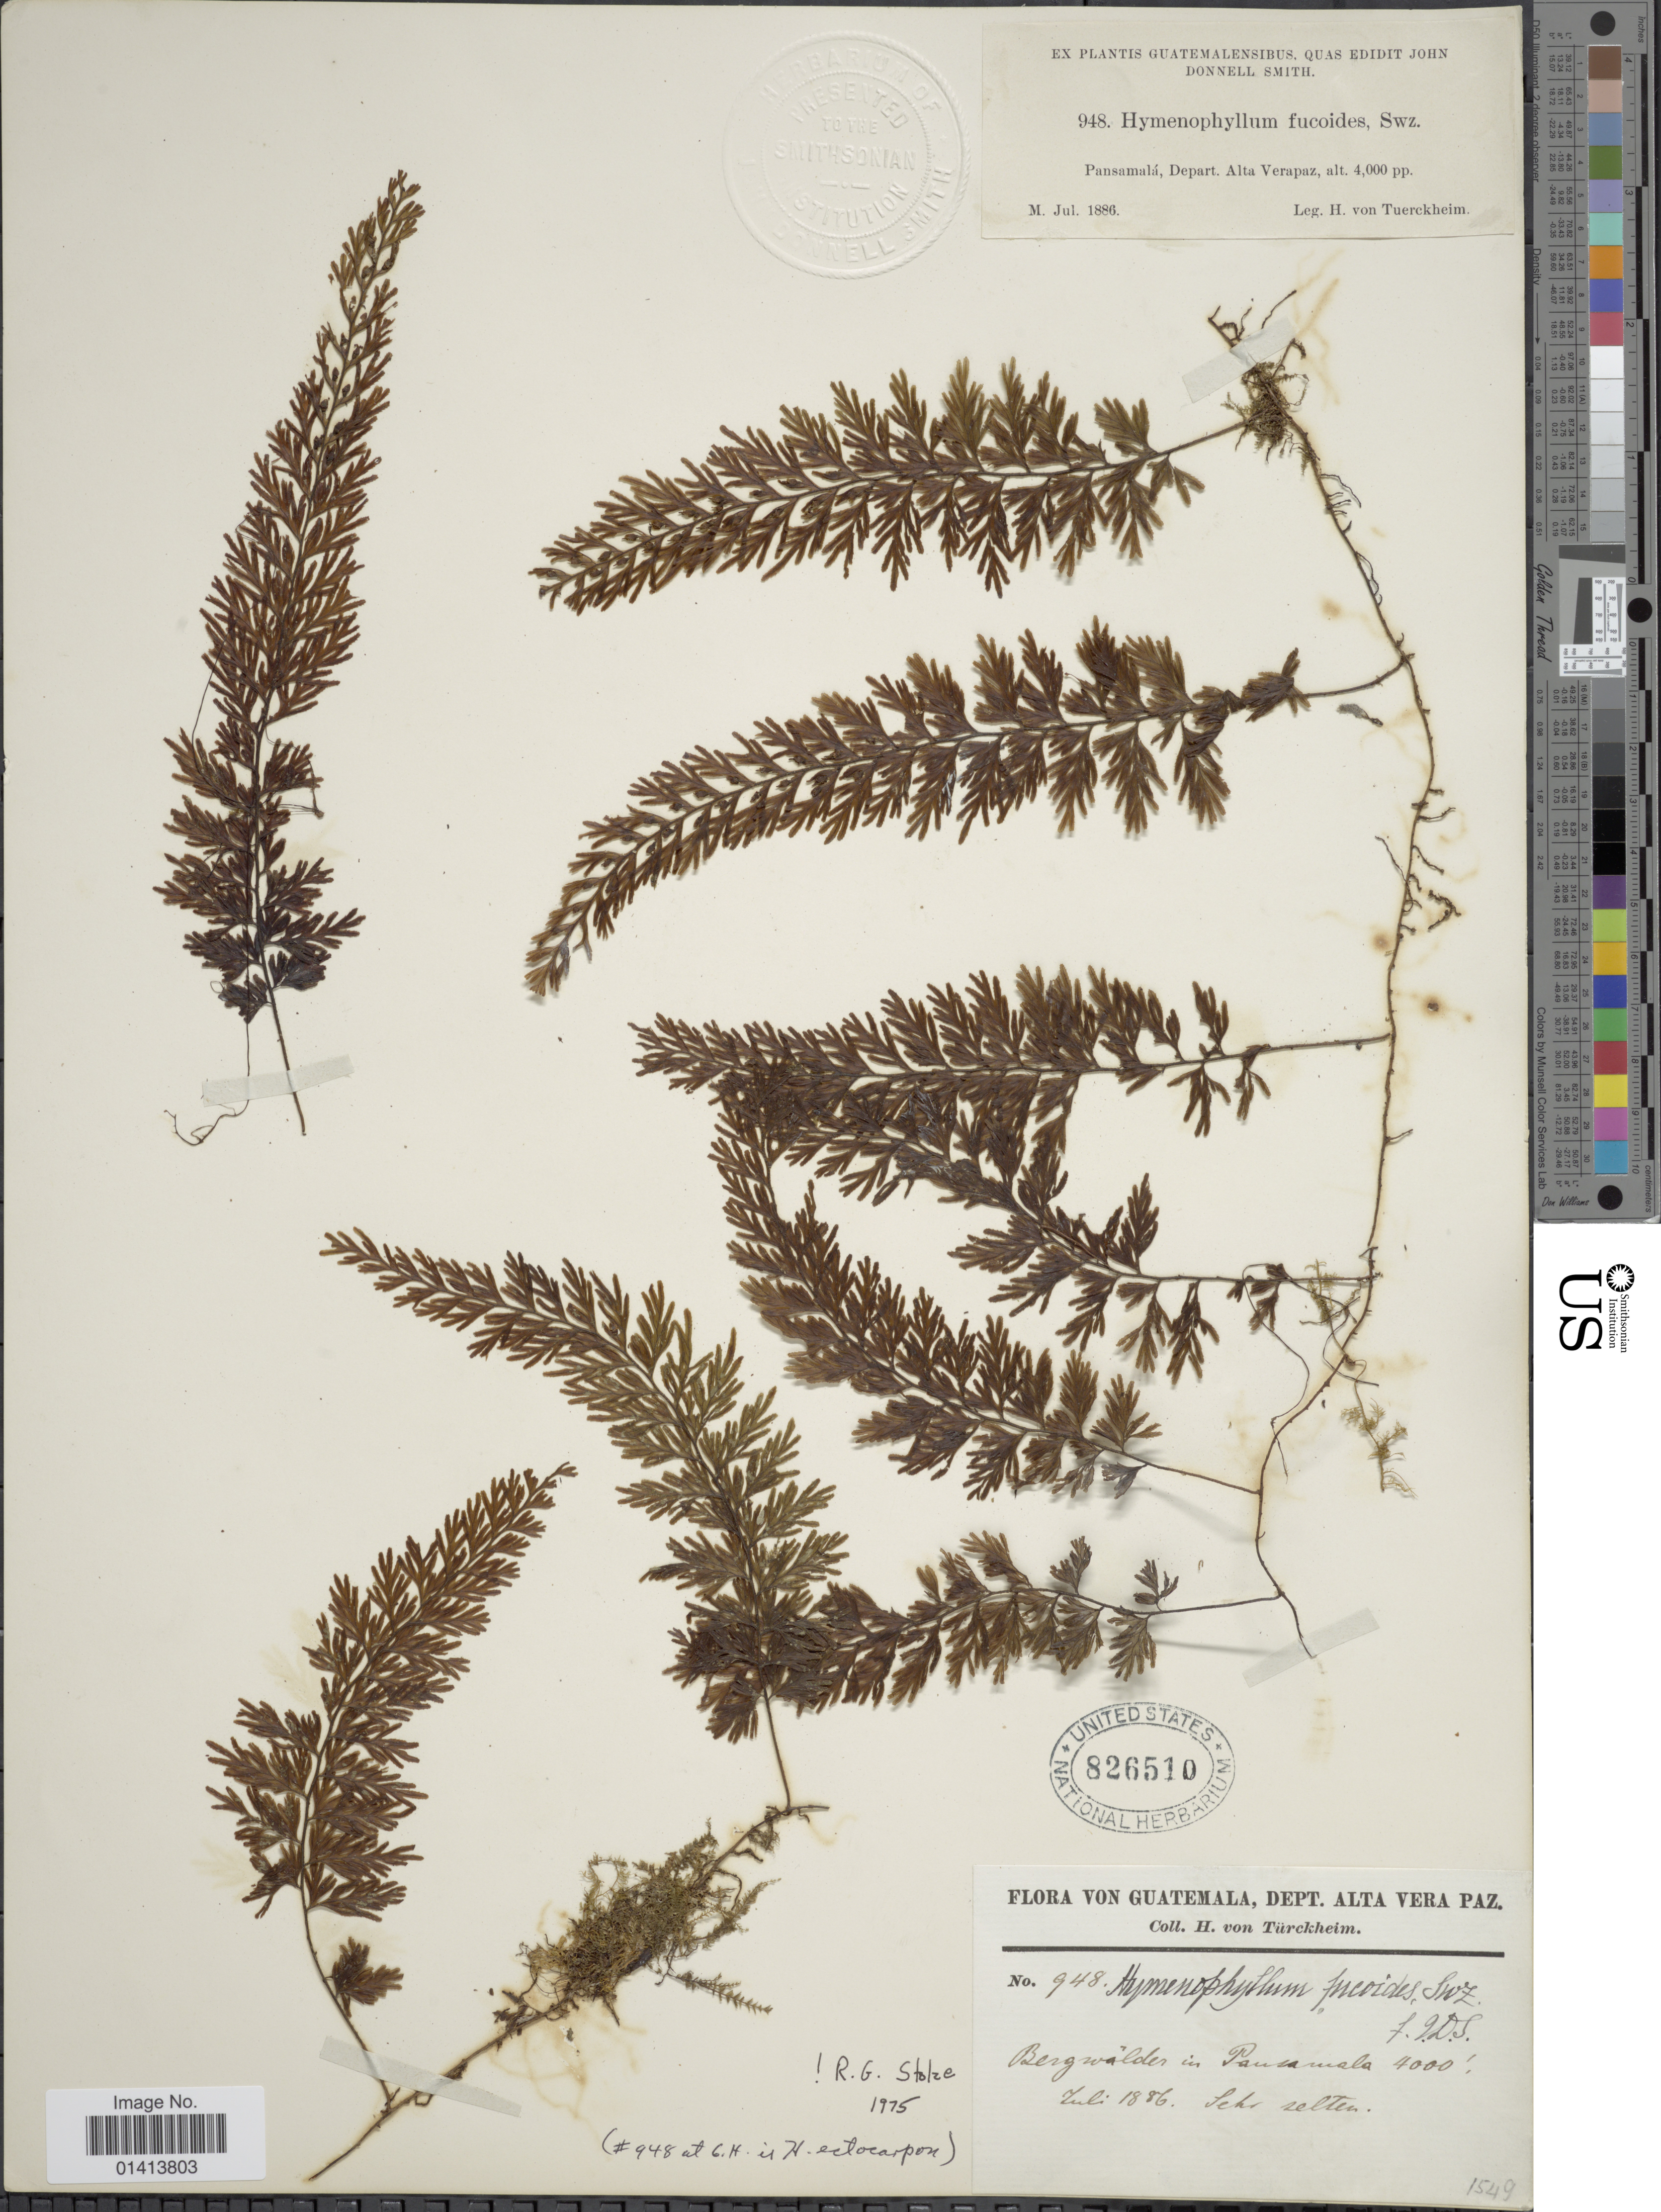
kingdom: Plantae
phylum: Tracheophyta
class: Polypodiopsida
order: Hymenophyllales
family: Hymenophyllaceae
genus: Hymenophyllum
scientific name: Hymenophyllum fucoides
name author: (Sw.) Sw.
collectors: H. von Türckheim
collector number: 948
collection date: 1886-07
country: Guatemala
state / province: Alta Verapaz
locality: Pansamalá, Depart Alta Verapaz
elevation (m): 1219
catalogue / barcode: US 826510